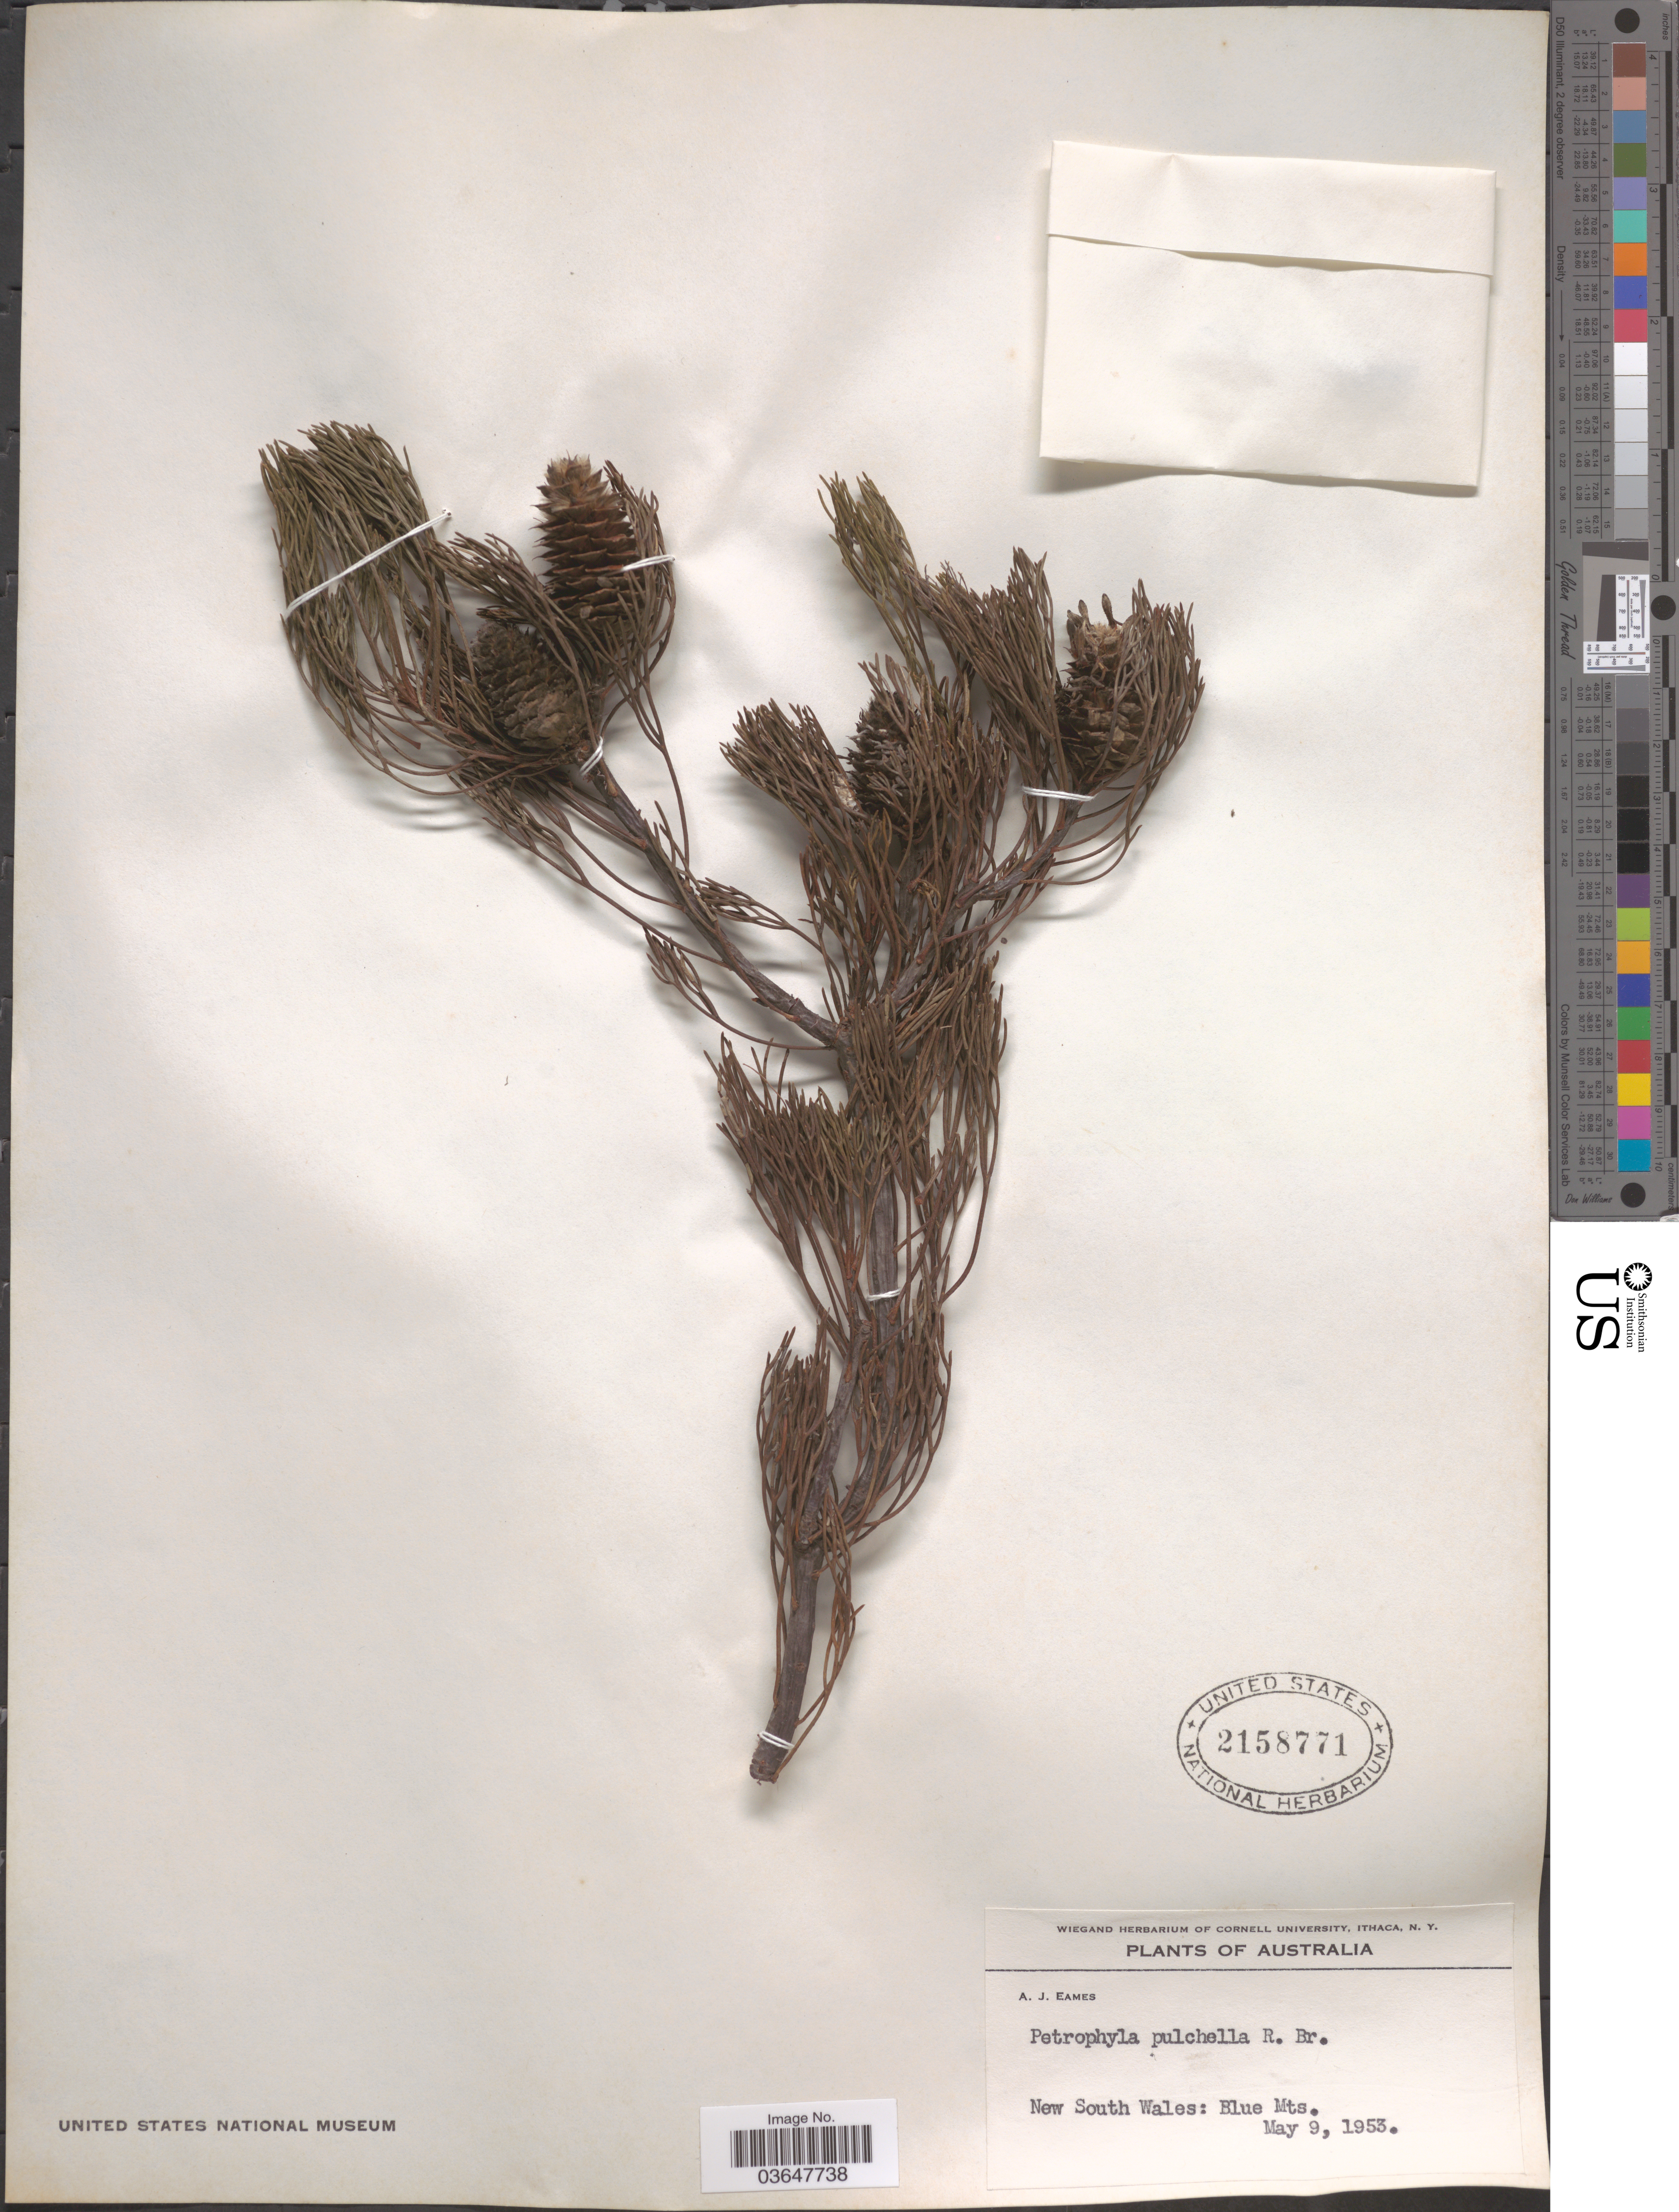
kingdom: Plantae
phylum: Tracheophyta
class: Magnoliopsida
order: Proteales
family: Proteaceae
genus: Petrophile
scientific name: Petrophile pulchella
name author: (Schrad. & J.C. Wendl.)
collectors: A. J. Eames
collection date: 1953-05-09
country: Australia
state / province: New South Wales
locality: Blue Mts.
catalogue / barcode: US 2158771